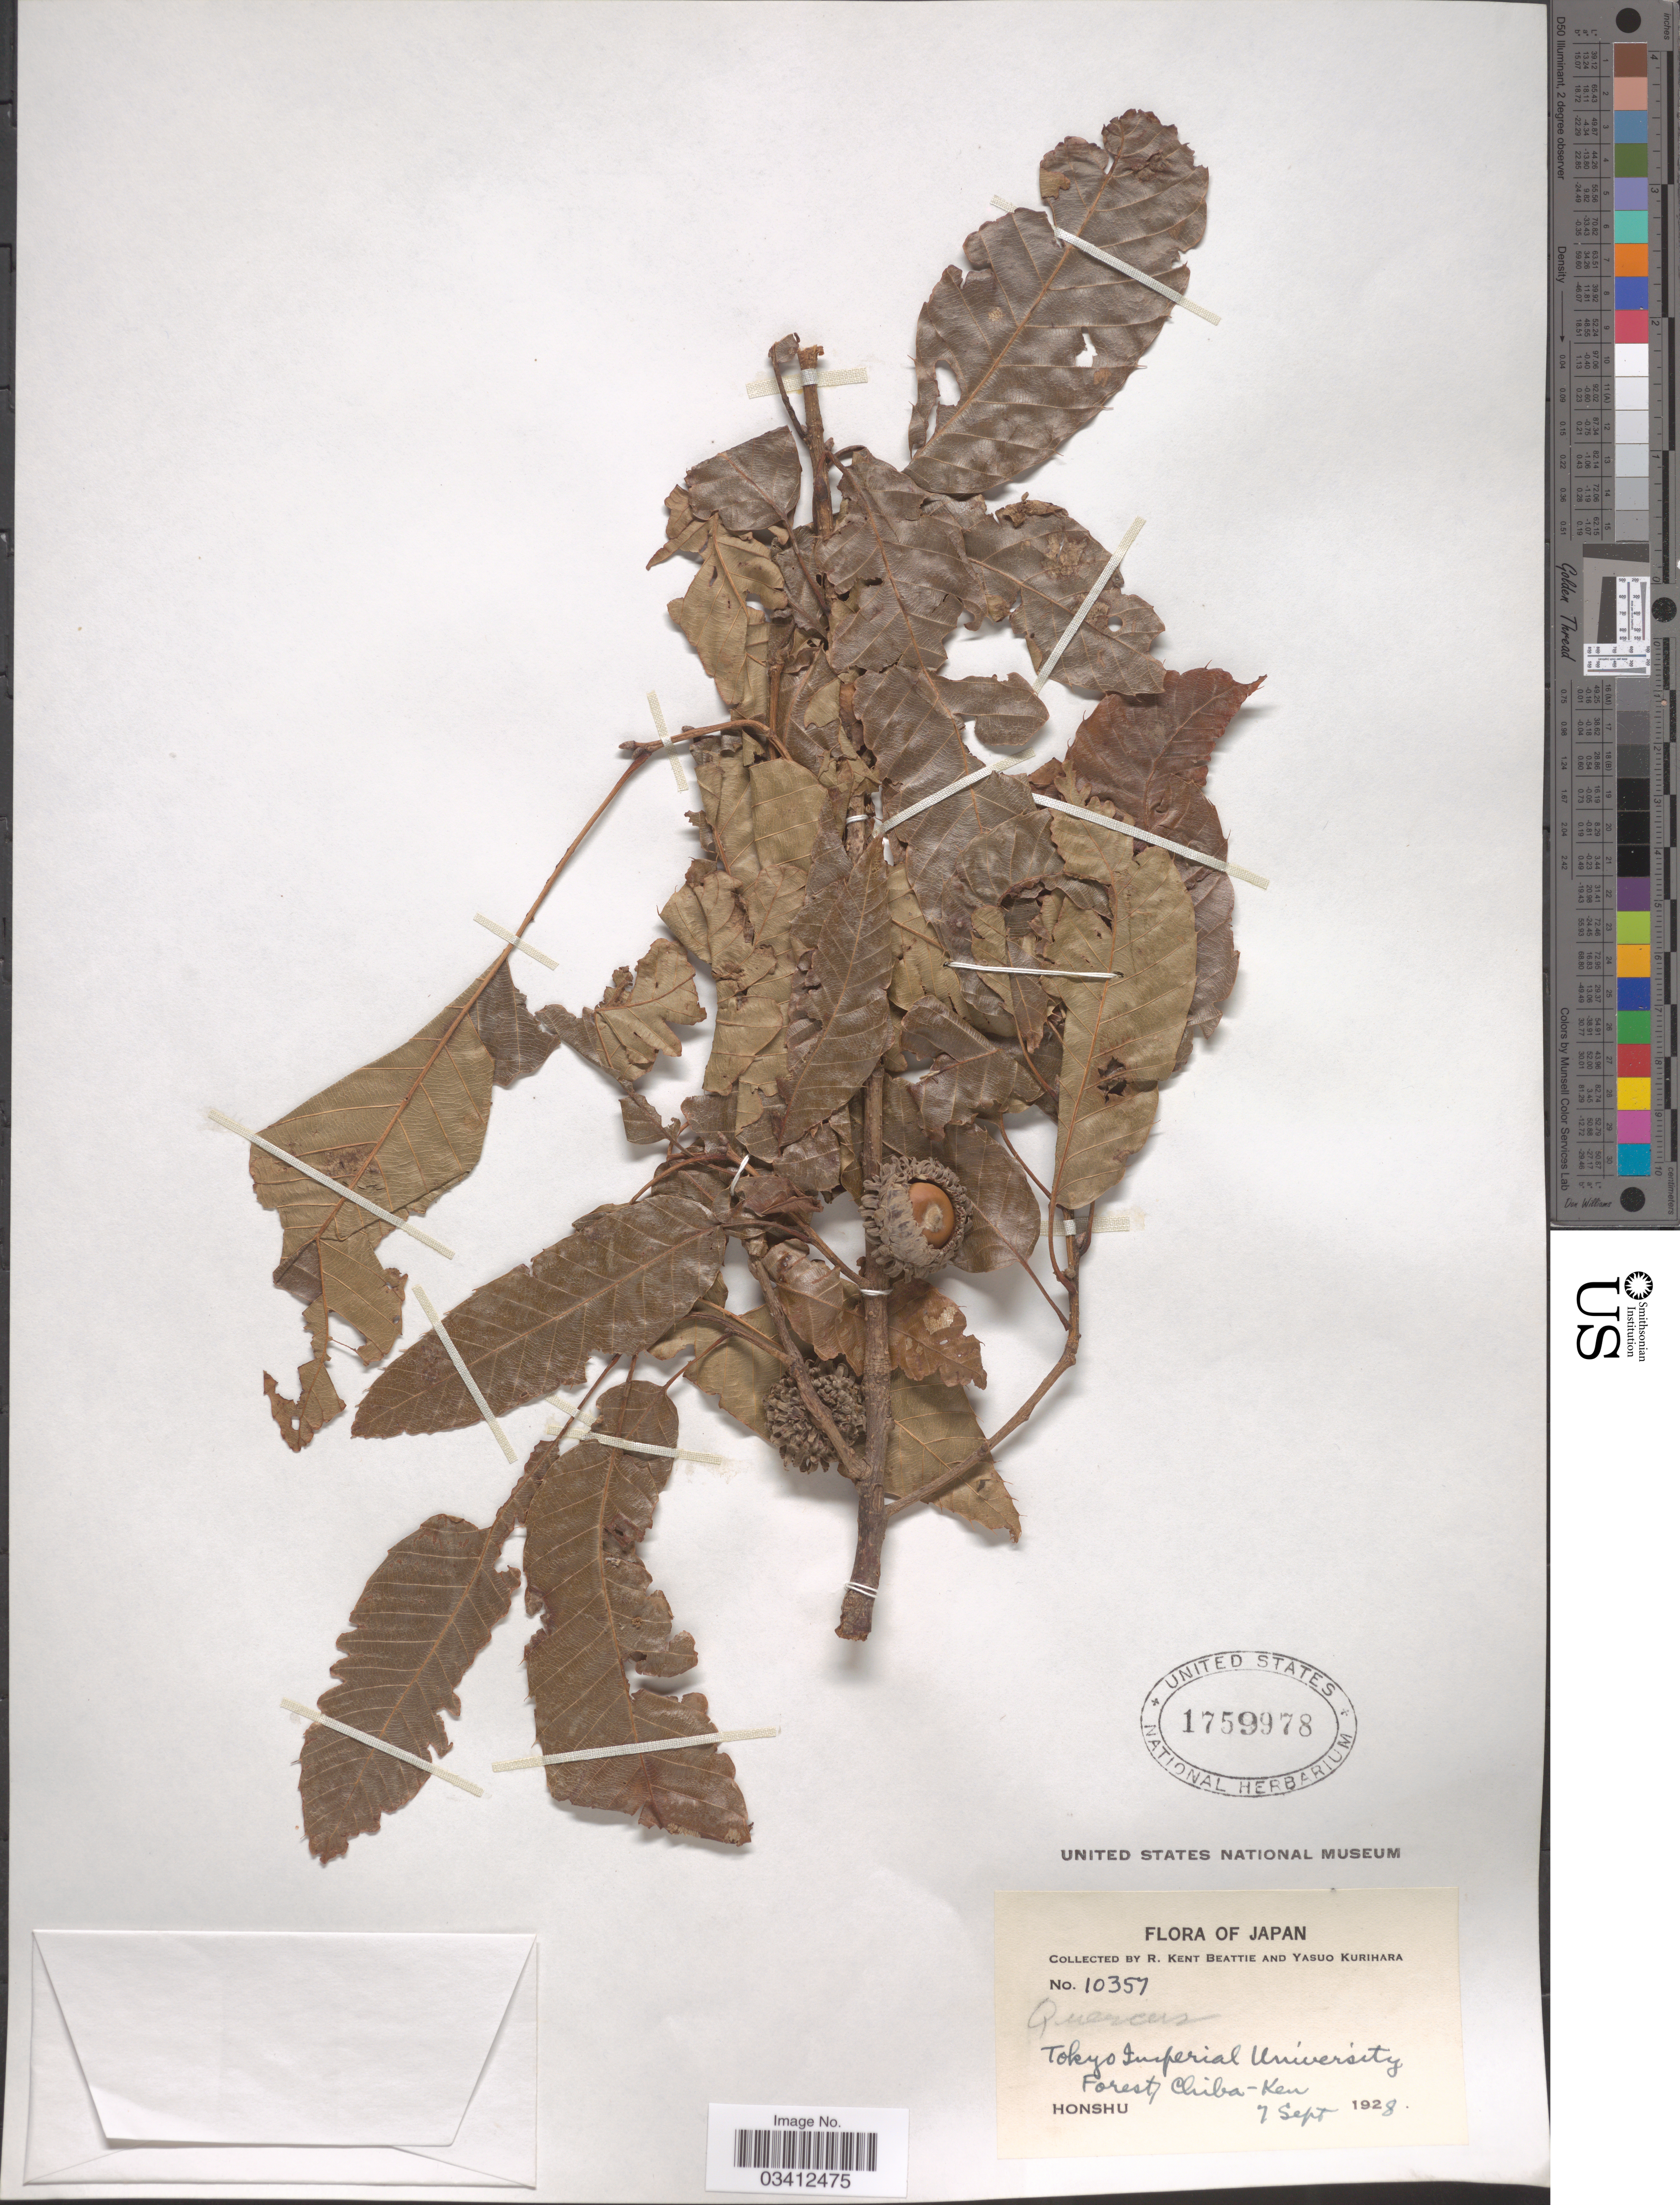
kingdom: Plantae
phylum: Tracheophyta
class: Magnoliopsida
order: Fagales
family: Fagaceae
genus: Quercus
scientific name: Quercus sp.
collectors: R. K. Beattie & Y. Kurihara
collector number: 10357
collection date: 1928-09-07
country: Japan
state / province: Tiba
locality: Tokyo Imperial University Forest/ Chiba-Ken. Honshu.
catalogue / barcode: US 1759978